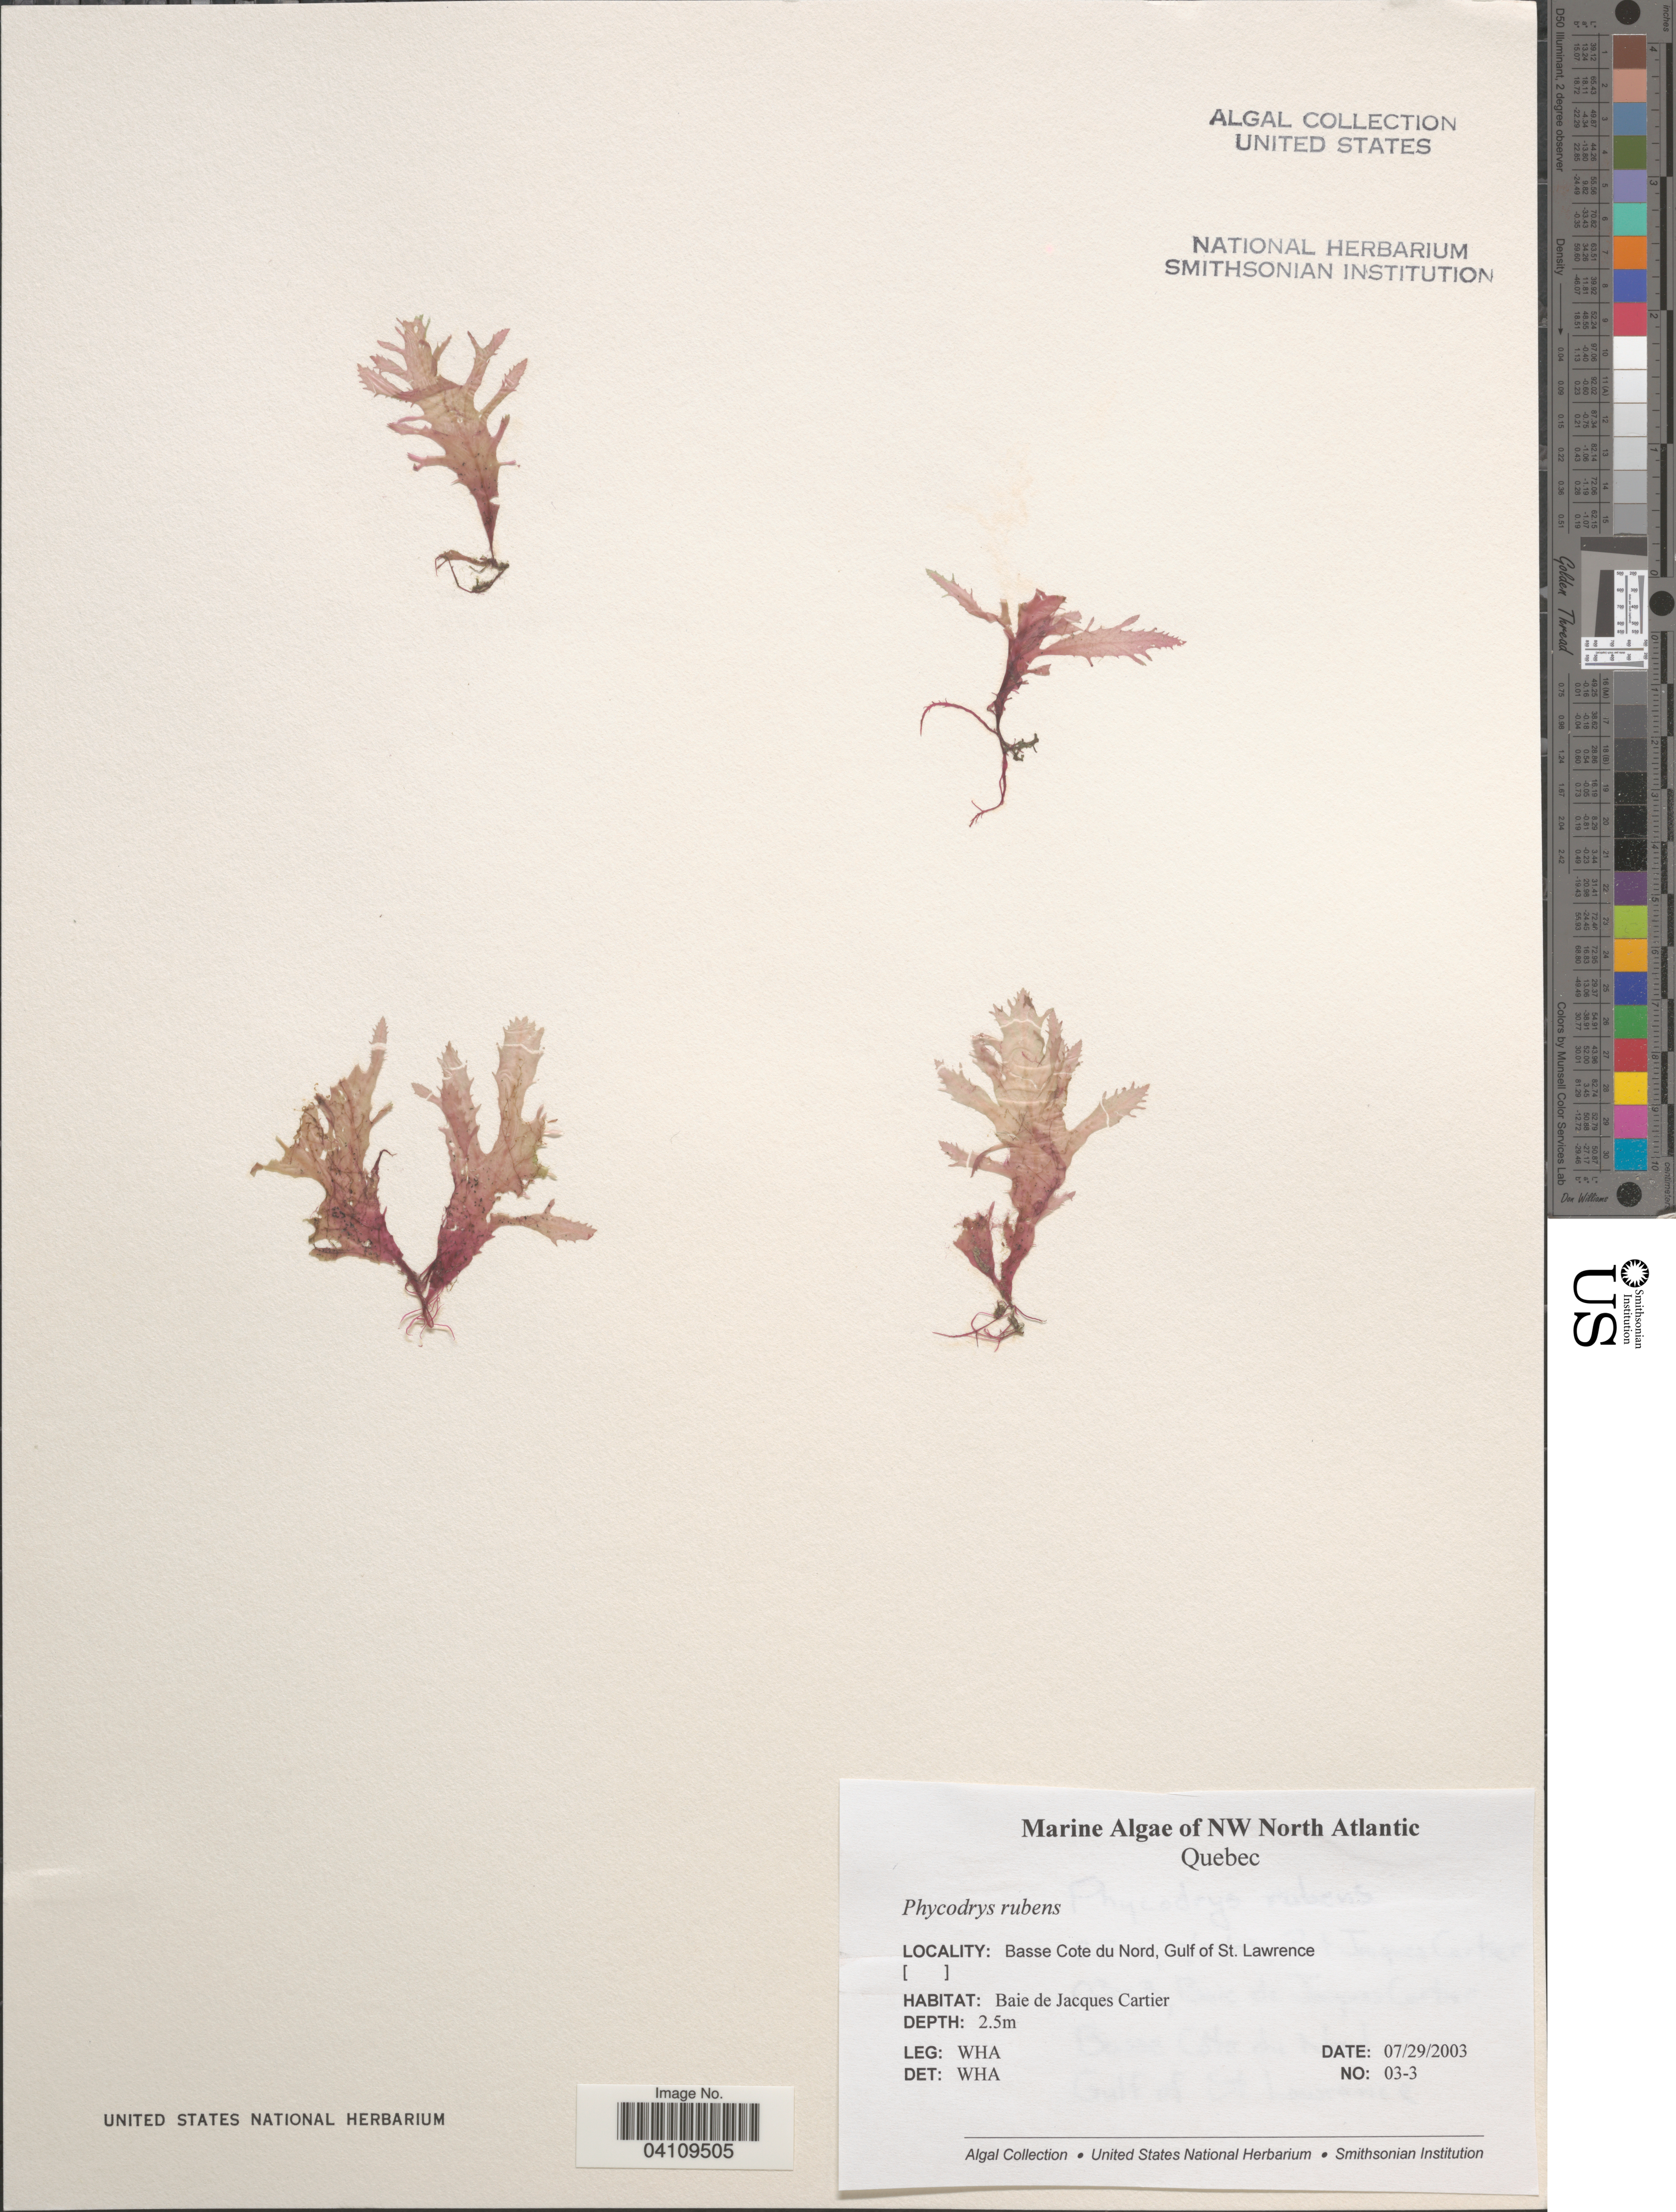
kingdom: Plantae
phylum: Rhodophyta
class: Florideophyceae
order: Ceramiales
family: Delesseriaceae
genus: Phycodrys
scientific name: Phycodrys rubens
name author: (L.) Batters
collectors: W. H. Adey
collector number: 03-3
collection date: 2003-07-29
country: Canada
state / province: Quebec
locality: NW North Atlantic. Basse Cote du Nord, Gulf of St. Lawrence. Baie de Jacques Cartier.